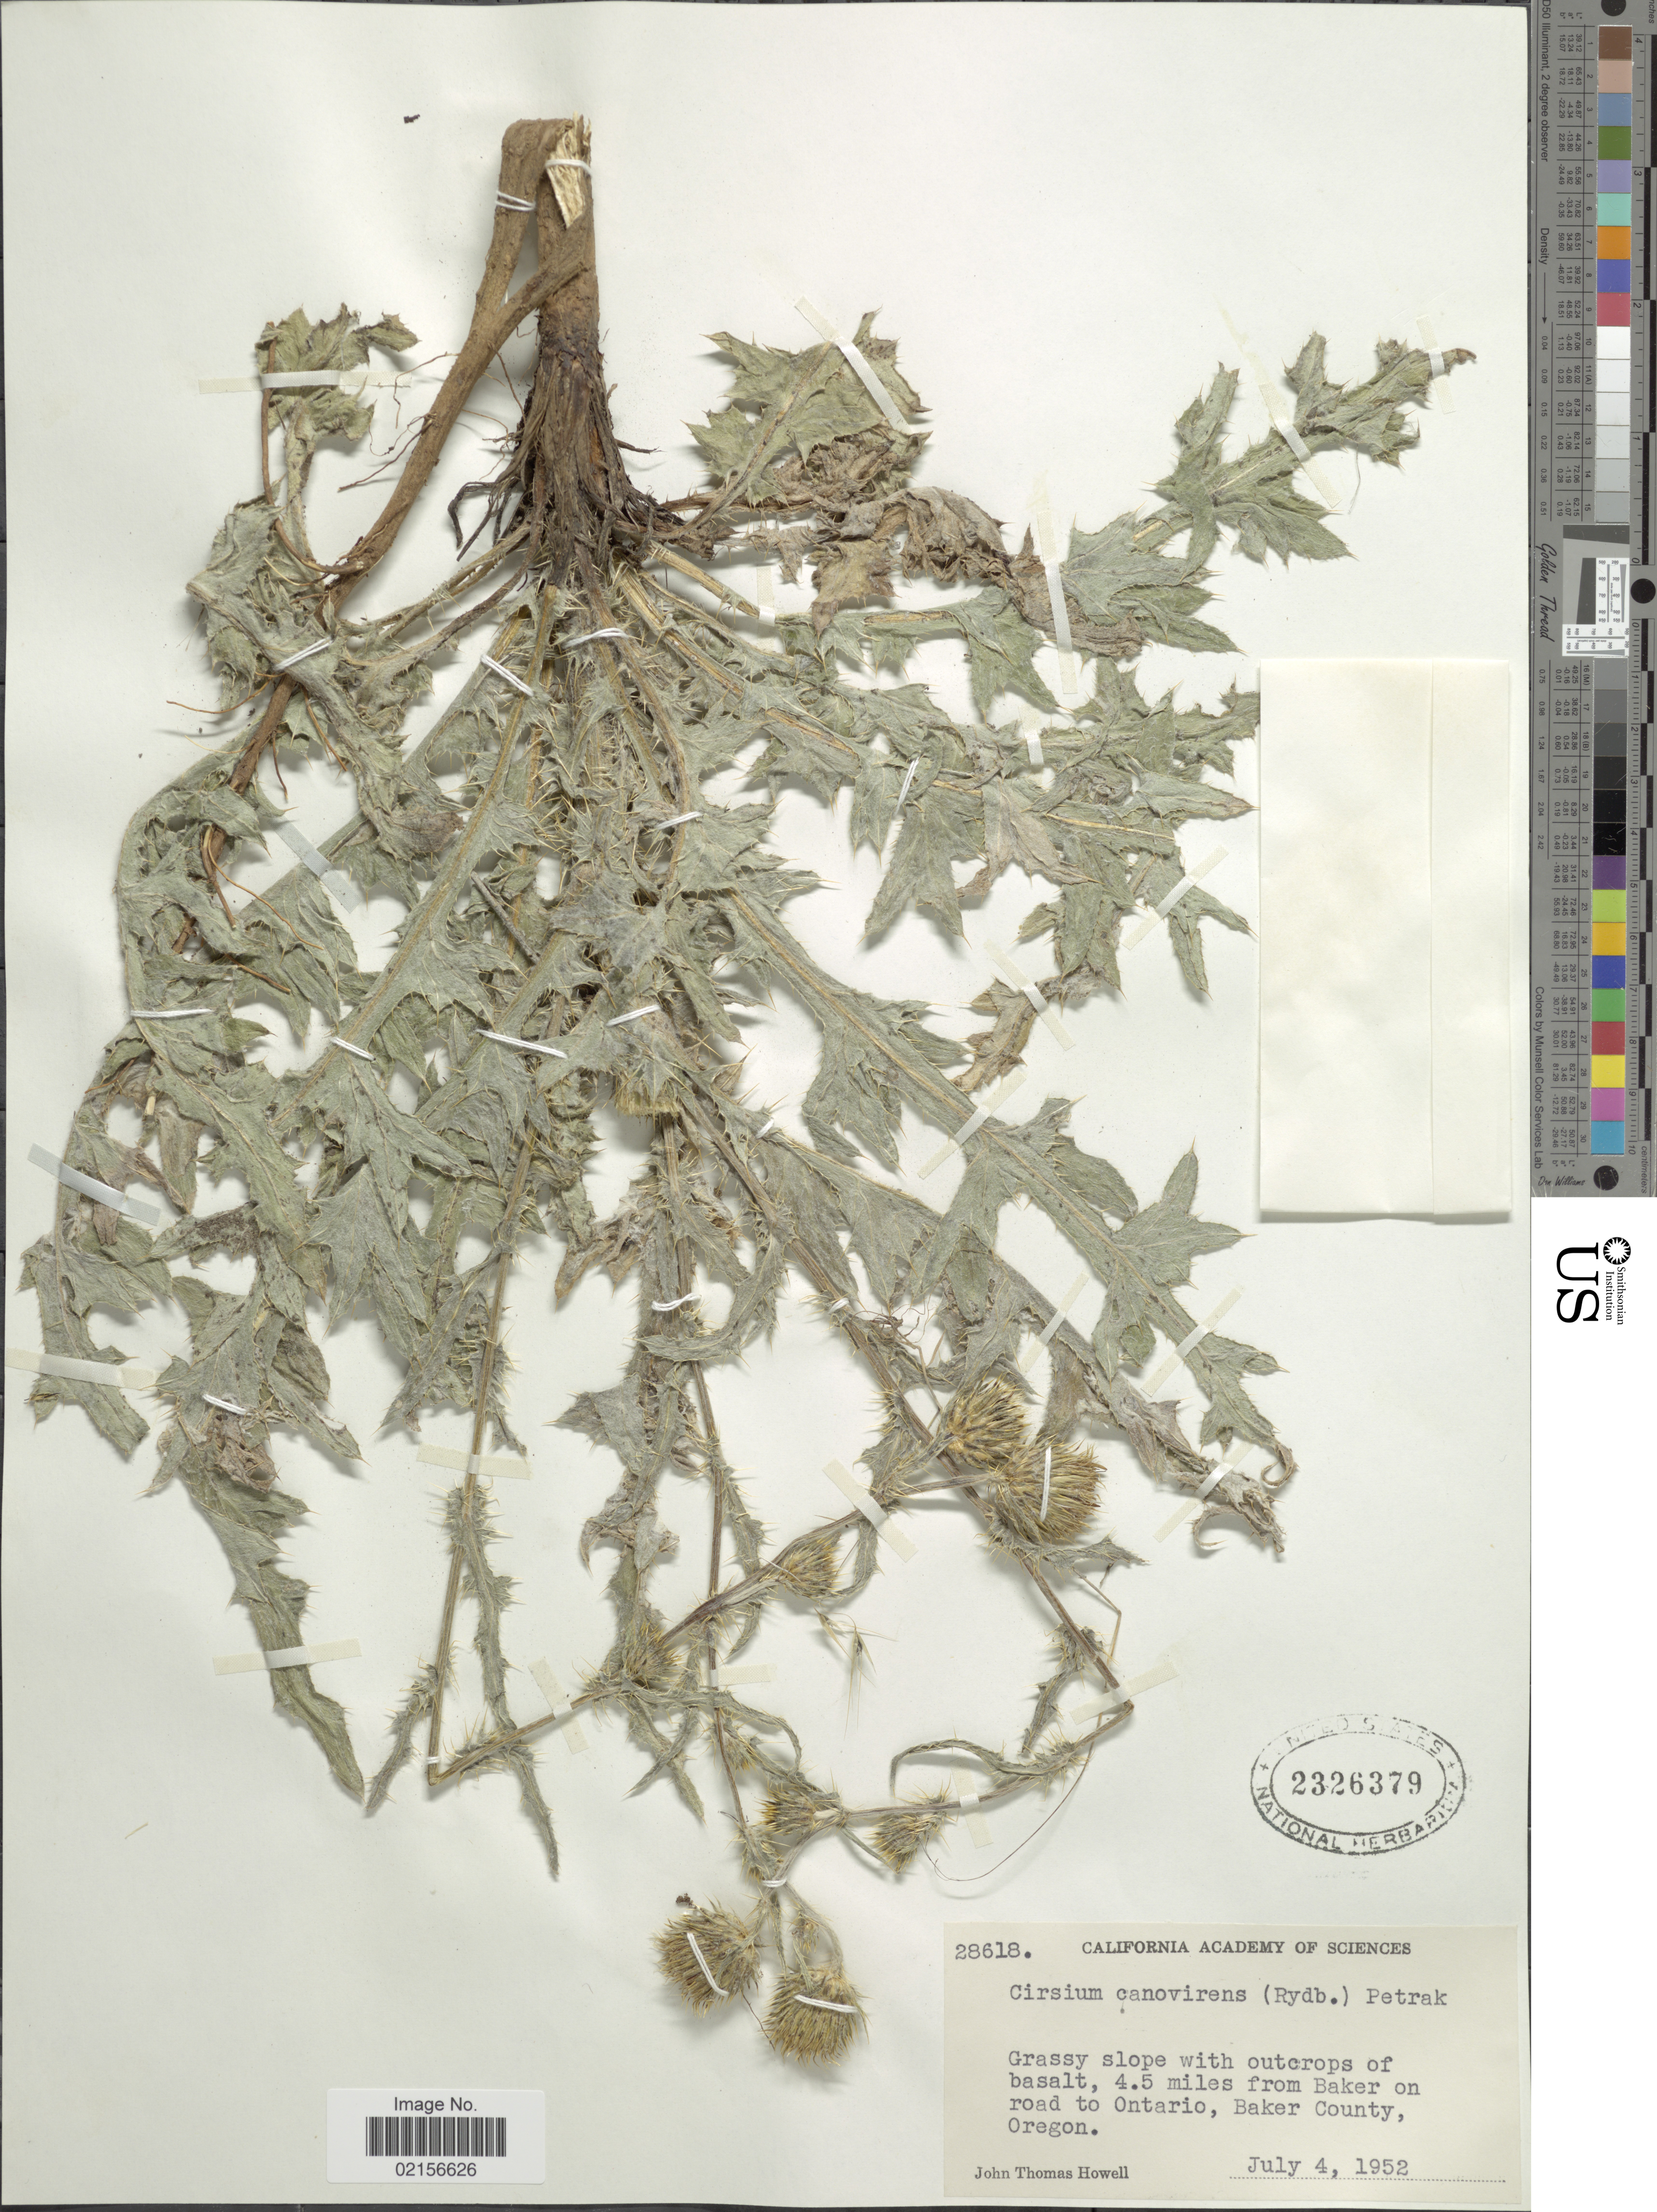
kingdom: Plantae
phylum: Tracheophyta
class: Magnoliopsida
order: Asterales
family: Asteraceae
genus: Cirsium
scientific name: Cirsium cymosum var. canovirens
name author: (Rydb.) D.J. Keil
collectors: J. T. Howell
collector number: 28618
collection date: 1952-07-04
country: United States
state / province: Oregon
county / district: Baker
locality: Grassy slope with outcrops of basalt, 4.5 miles from Baker on road to Ontario, Baker County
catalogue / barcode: US 2326379